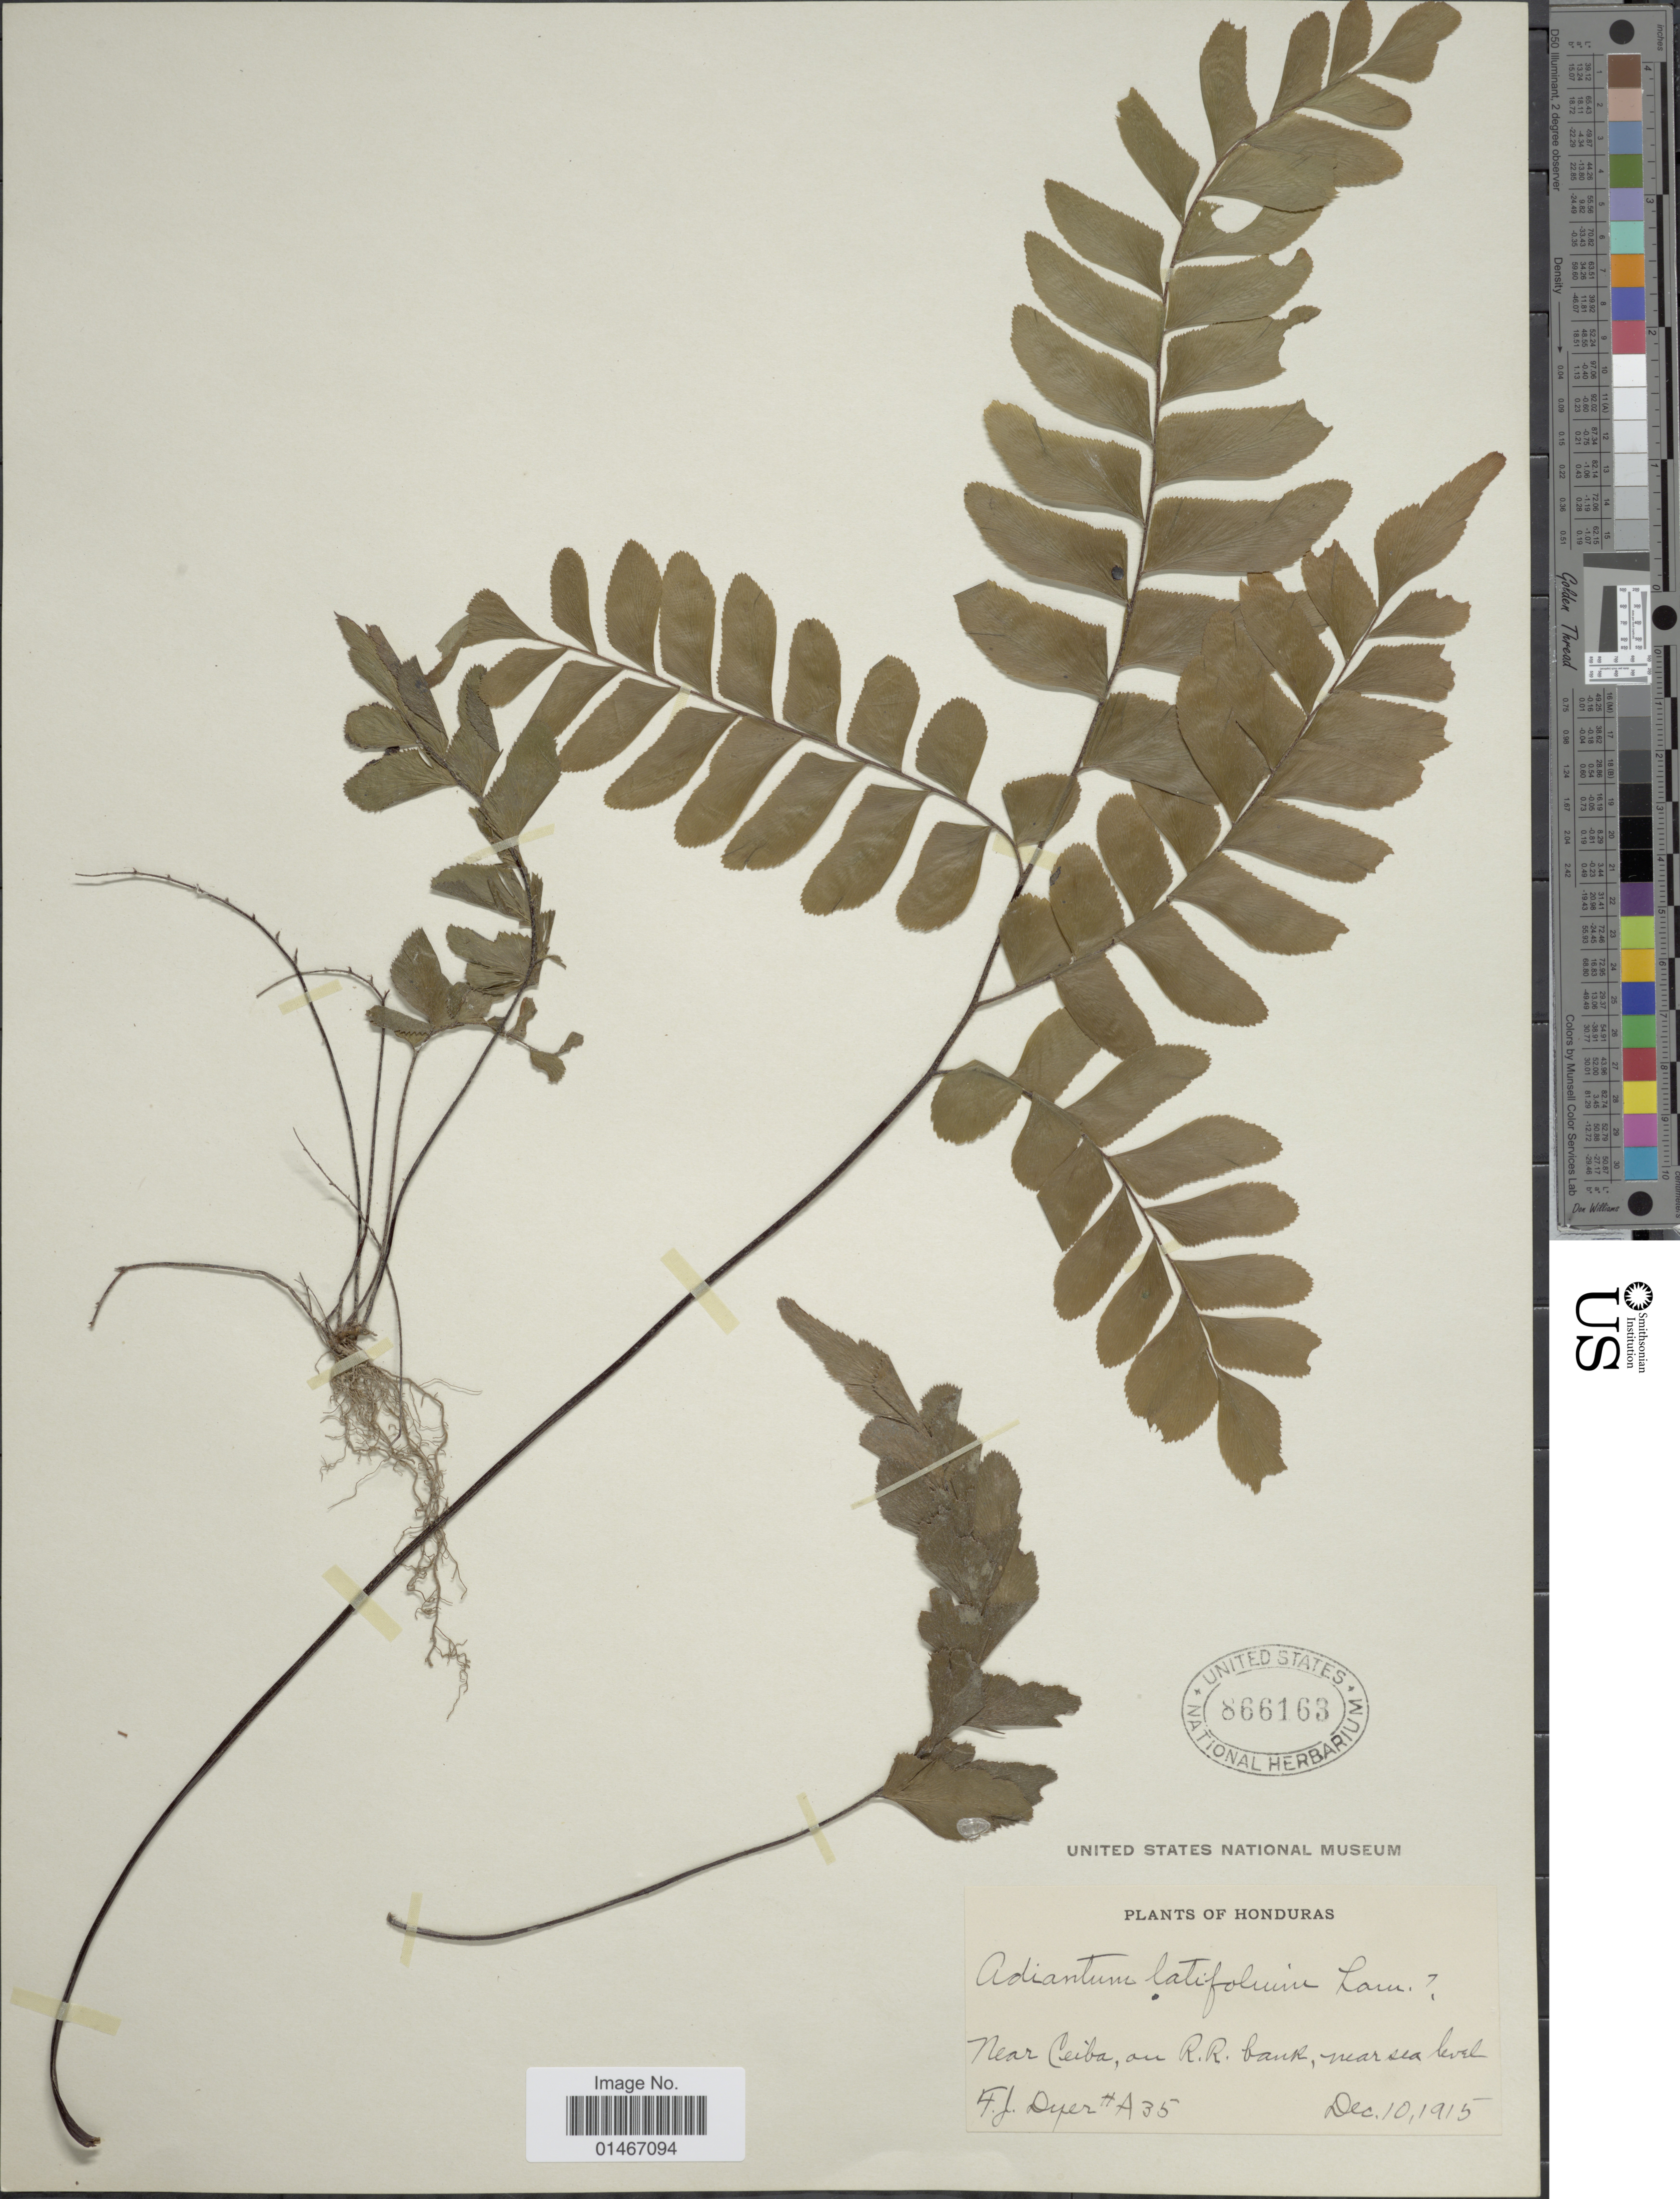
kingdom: Plantae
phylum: Tracheophyta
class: Polypodiopsida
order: Polypodiales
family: Pteridaceae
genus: Adiantum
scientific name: Adiantum latifolium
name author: Lam.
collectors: F. J. Dyer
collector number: A35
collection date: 1915-12-10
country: Puerto Rico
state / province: Ceiba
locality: Near Ceiba, on R.R. bank.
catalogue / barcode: US 866163